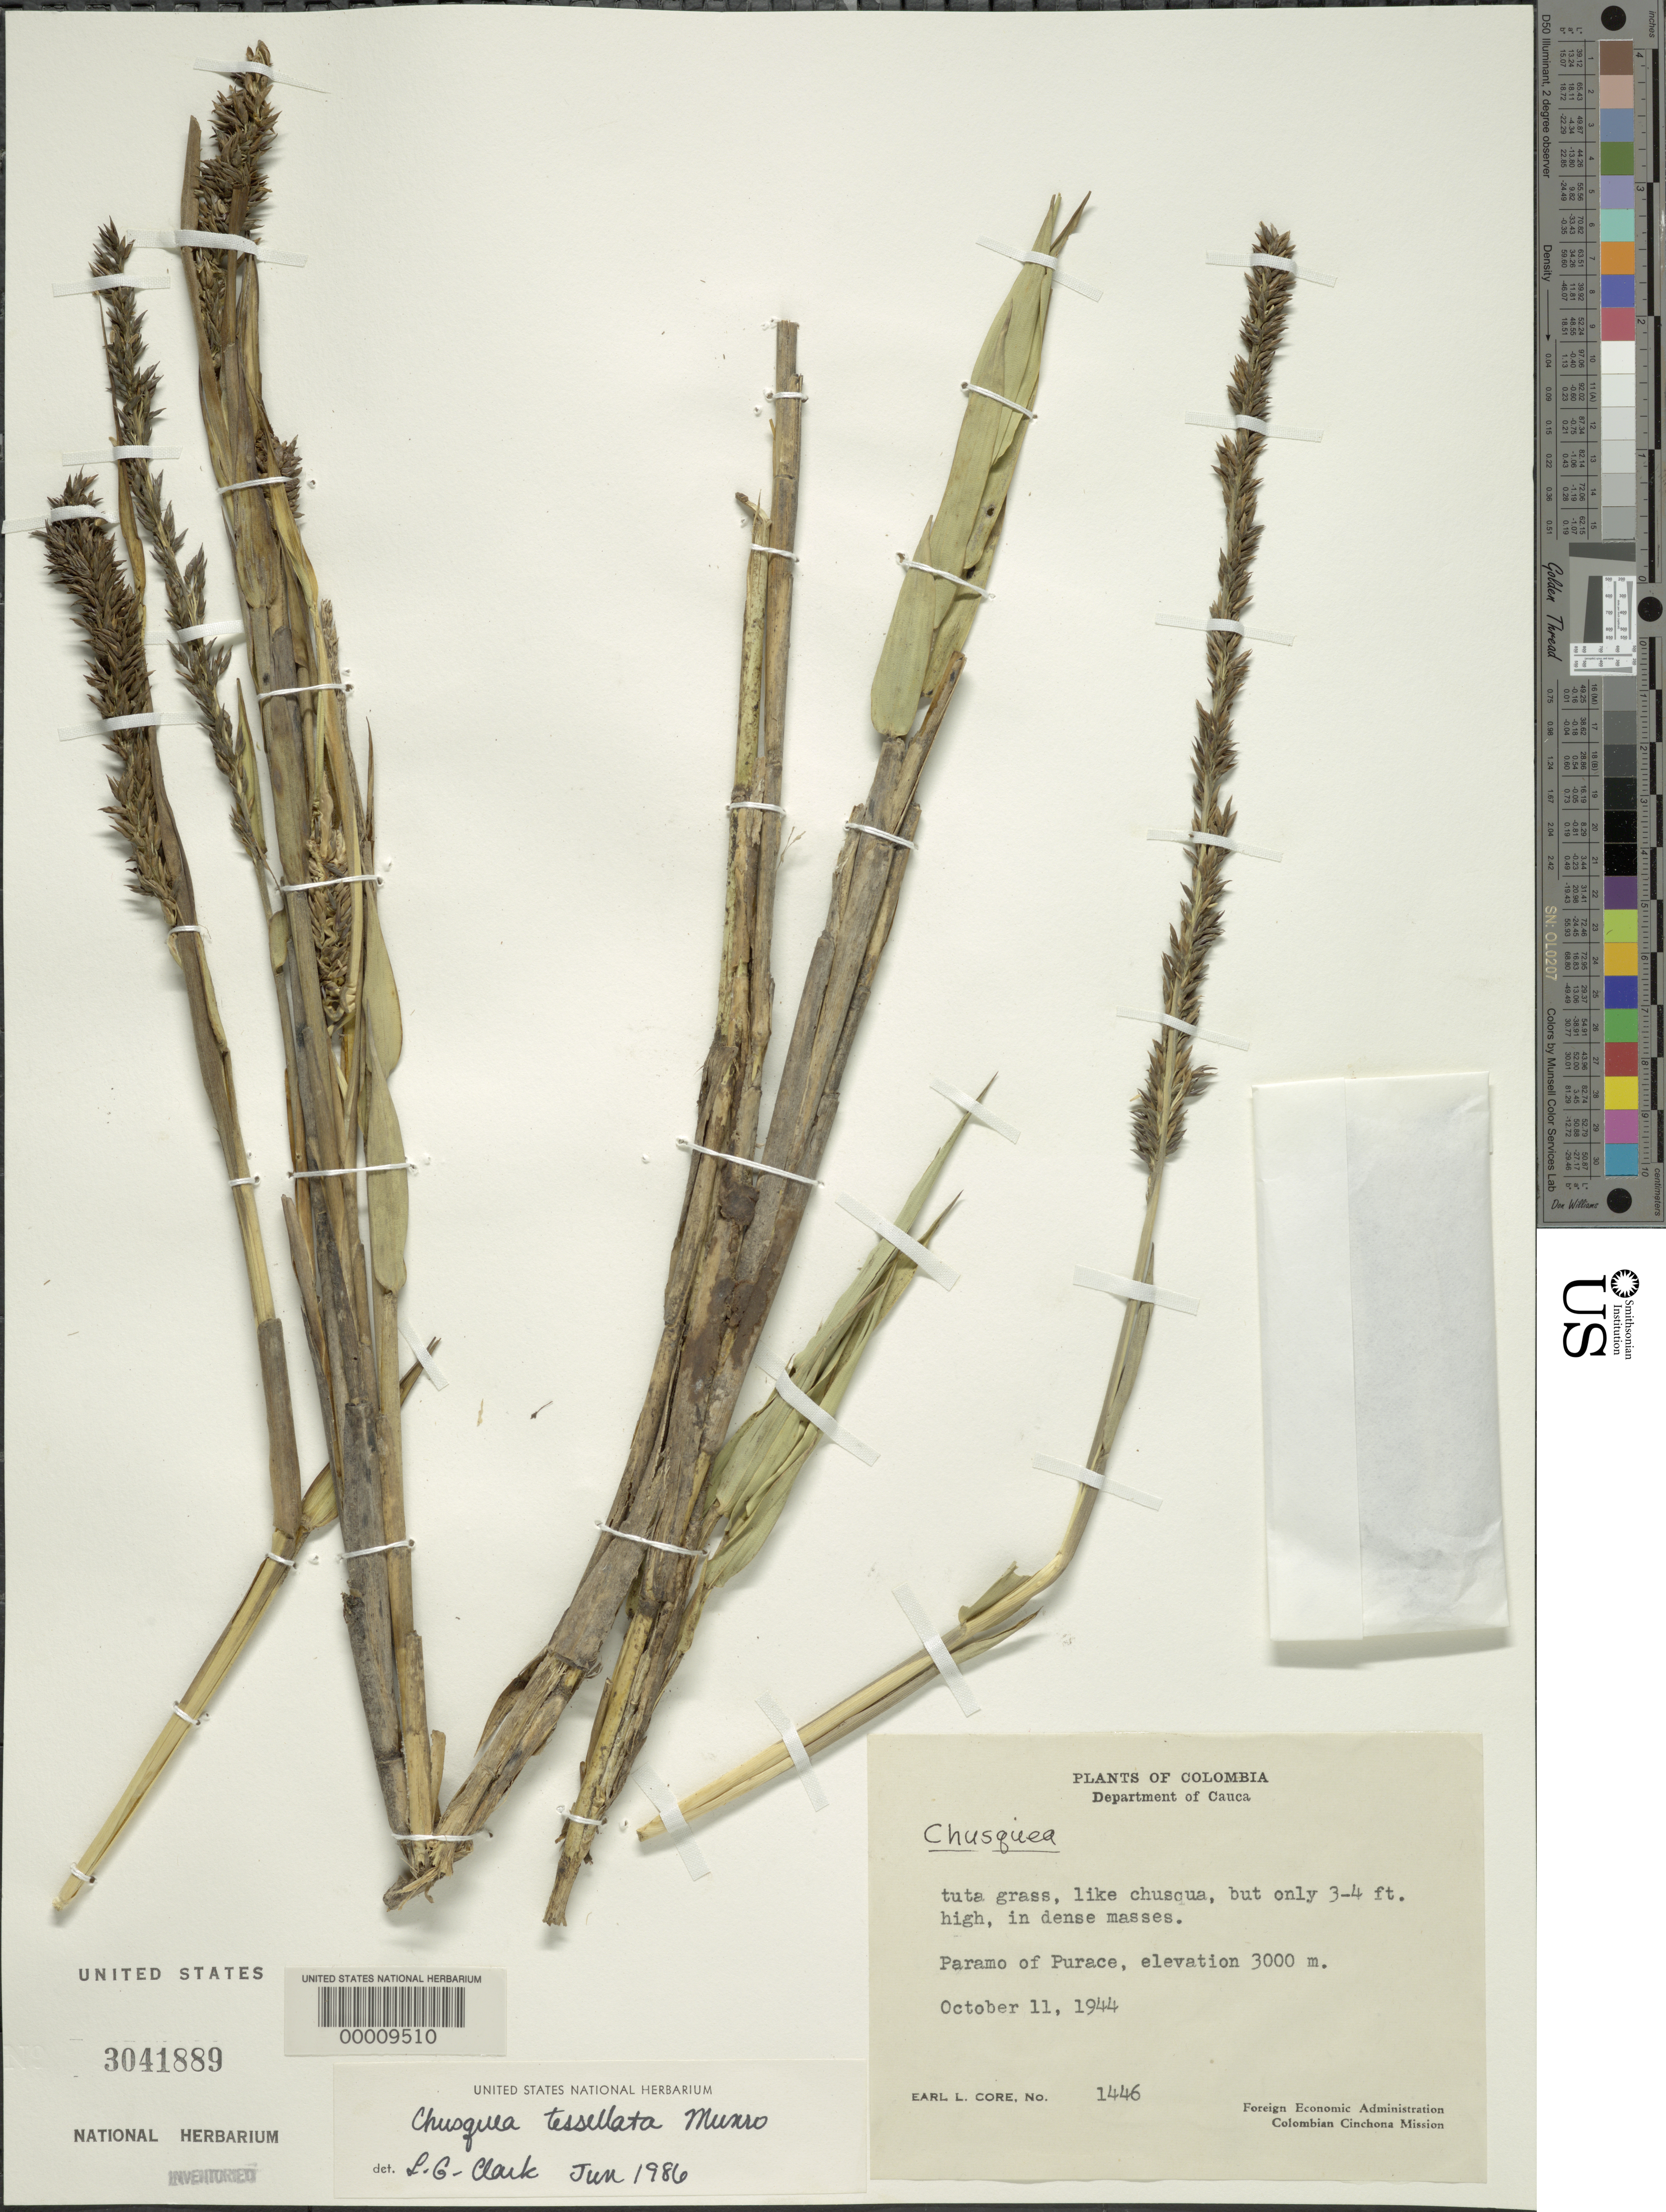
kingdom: Plantae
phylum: Tracheophyta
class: Liliopsida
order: Poales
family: Poaceae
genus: Chusquea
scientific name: Chusquea tessellata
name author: Munro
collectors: E. L. Core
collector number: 1446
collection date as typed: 11 Oct 1944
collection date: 1944-10-11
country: Colombia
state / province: Cauca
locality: Purace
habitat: Paramo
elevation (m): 3000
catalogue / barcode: US 3041889